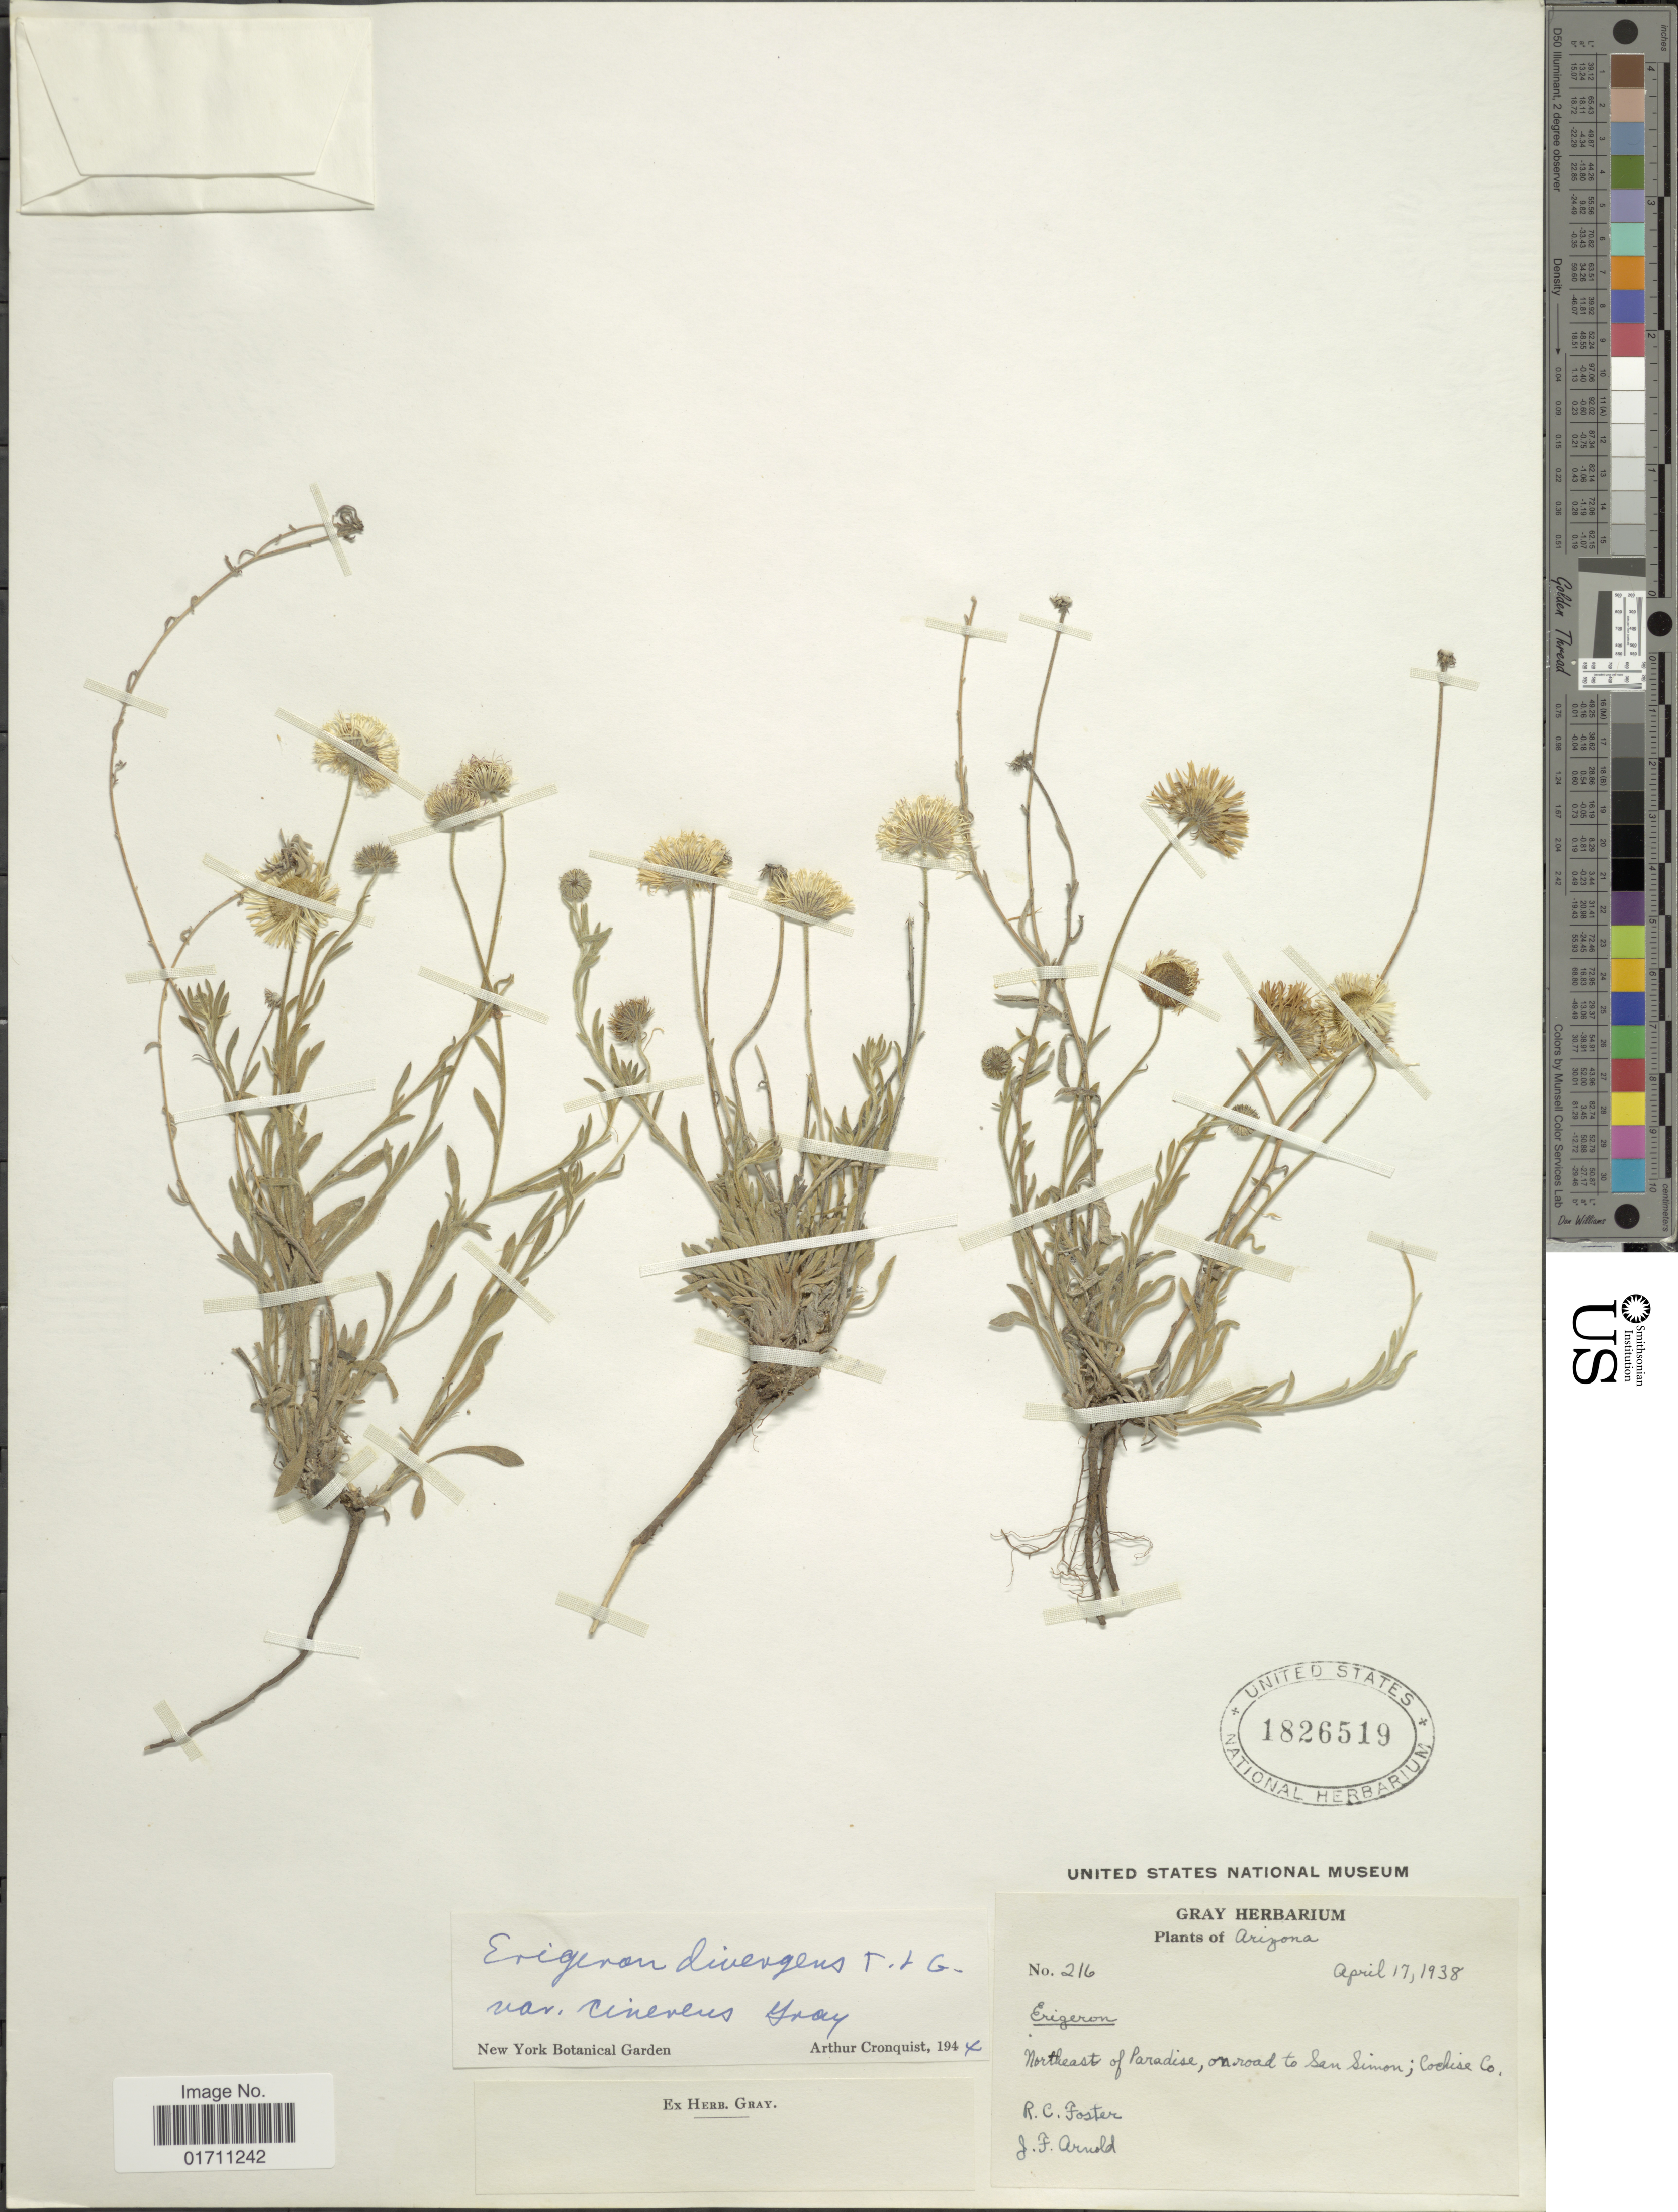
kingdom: Plantae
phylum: Tracheophyta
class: Magnoliopsida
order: Asterales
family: Asteraceae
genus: Erigeron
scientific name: Erigeron colomexicanus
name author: A. Nelson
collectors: R. C. Foster & J. F. Arnold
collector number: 216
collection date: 1938-04-17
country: United States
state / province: Arizona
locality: Northeast of Paradise, on road to San Simon; Cochise Co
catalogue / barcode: US 1826519